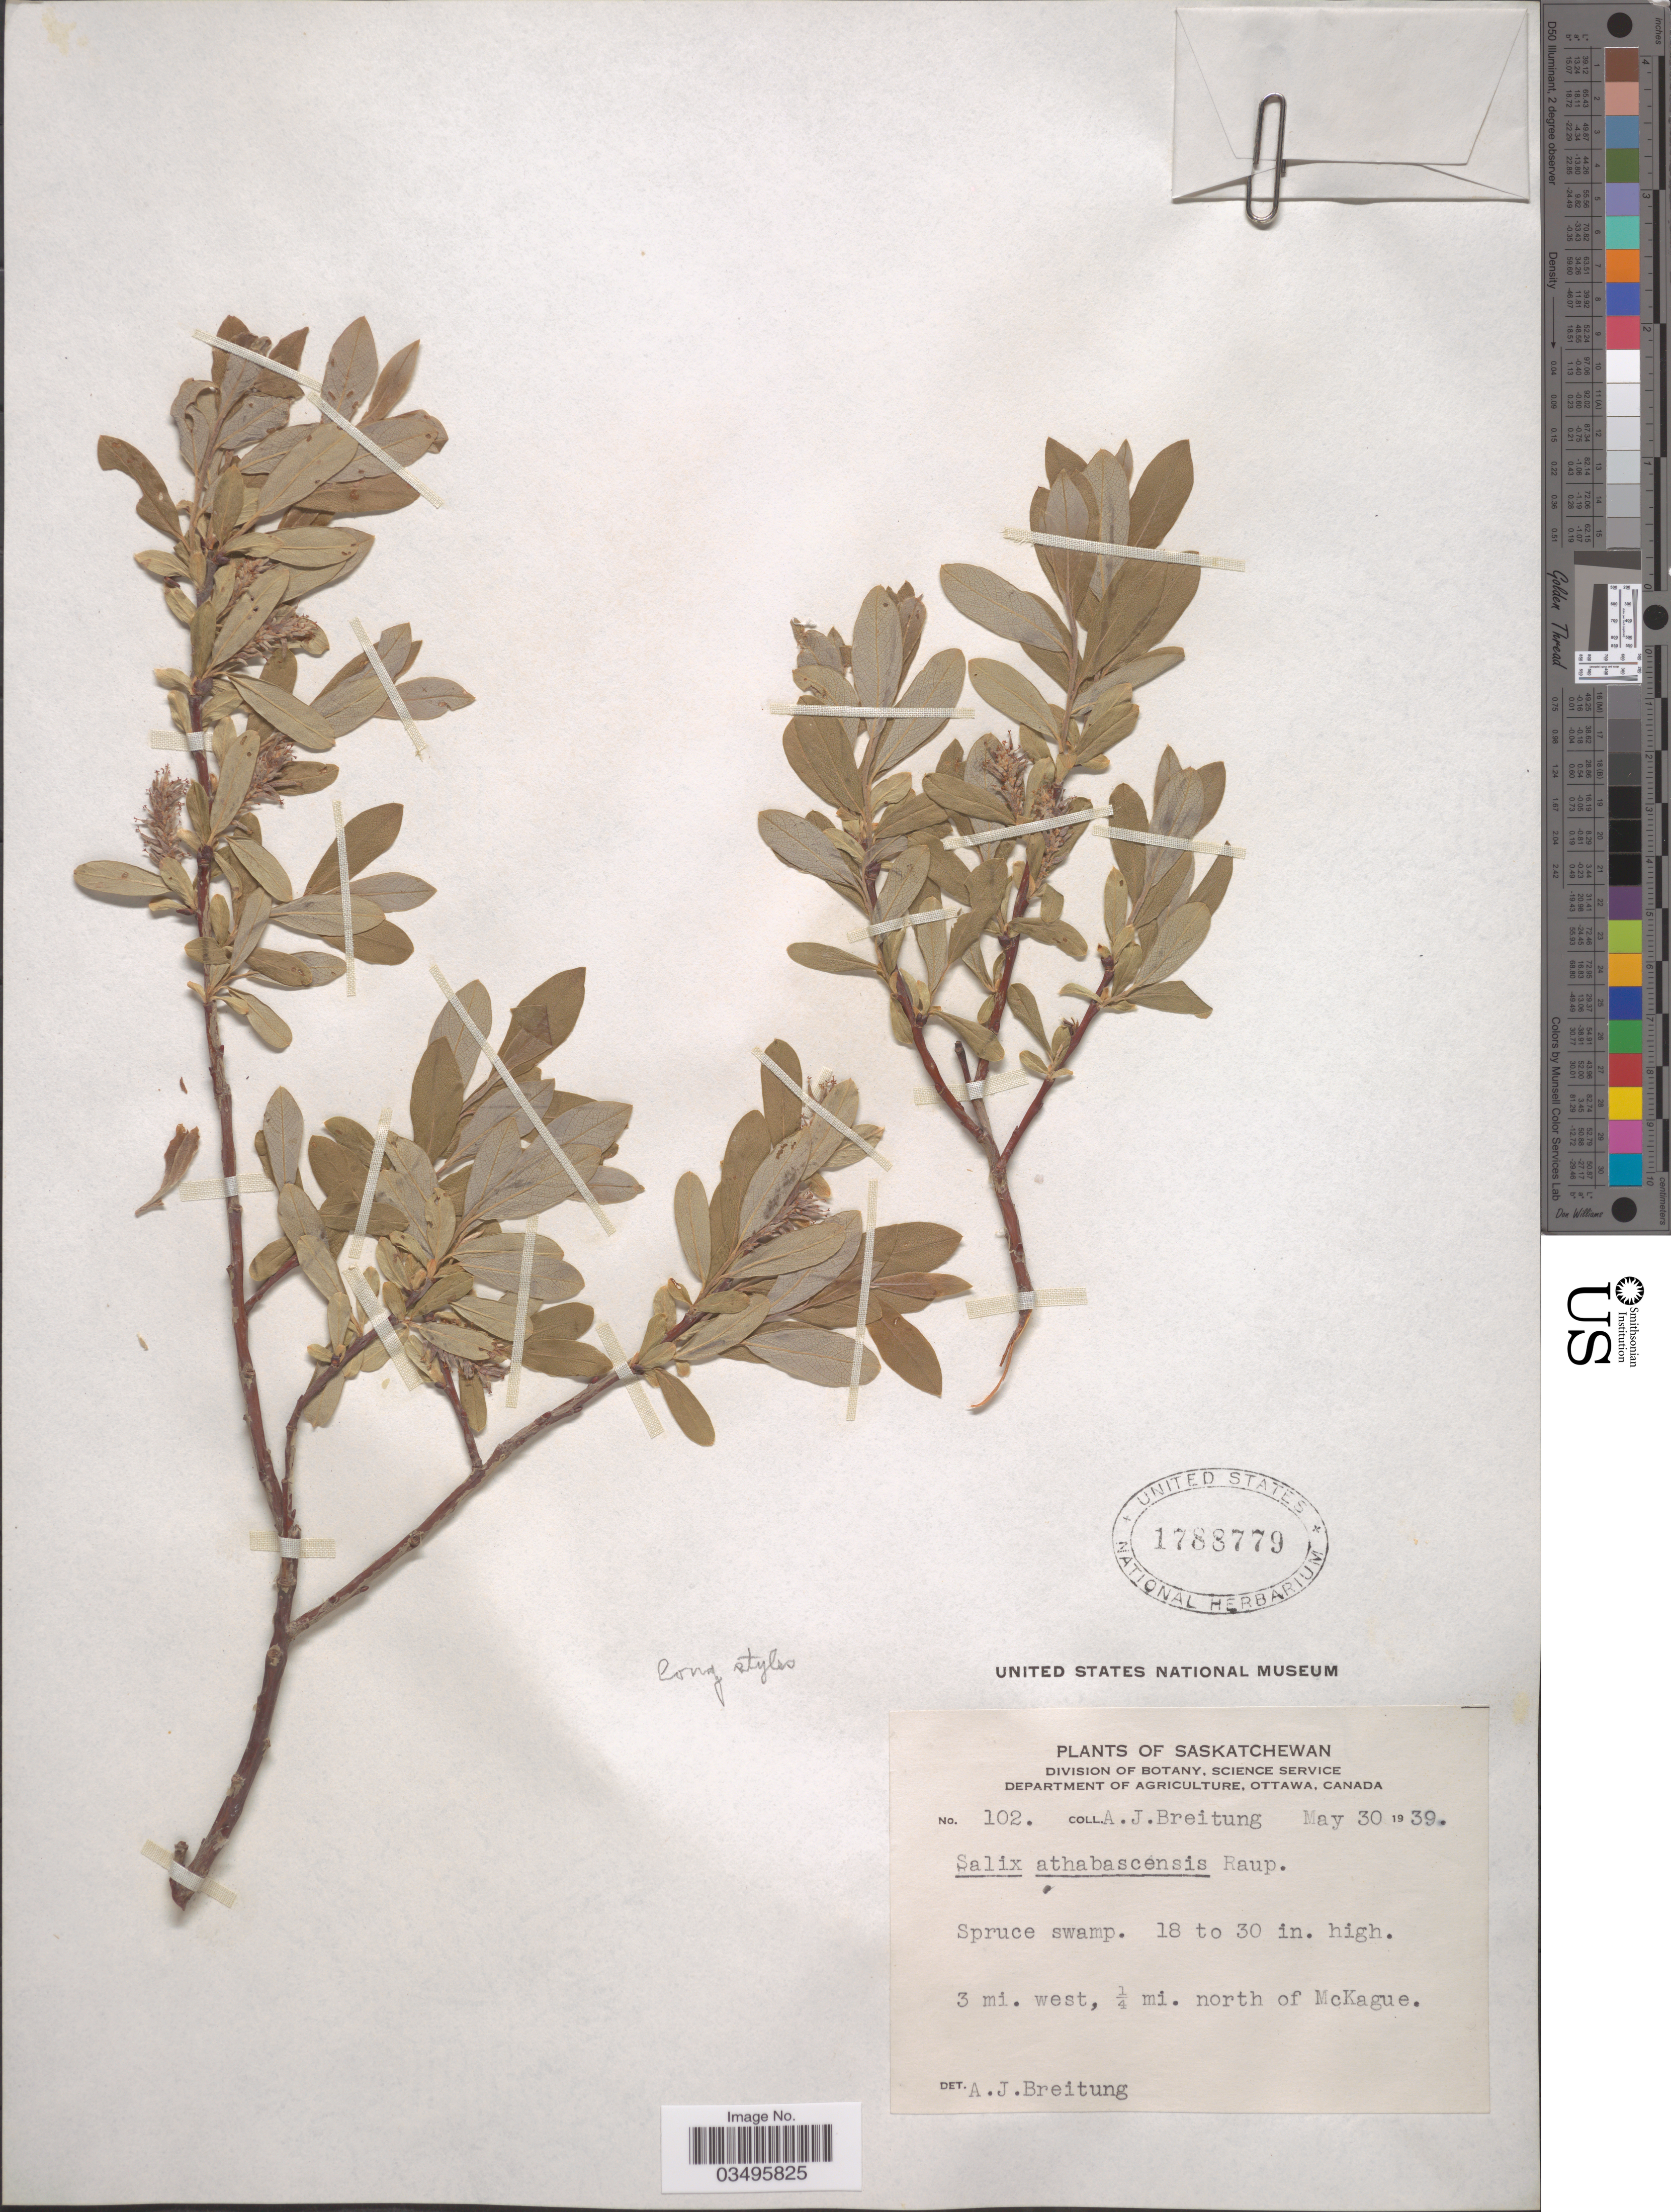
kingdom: Plantae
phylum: Tracheophyta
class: Magnoliopsida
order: Malpighiales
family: Salicaceae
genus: Salix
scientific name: Salix athabascensis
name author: Raup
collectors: A. Breitung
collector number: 102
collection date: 1939-05-30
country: Canada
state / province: Saskatchewan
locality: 3 mi. west, ¼ mi. north of McKague.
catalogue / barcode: US 1788779